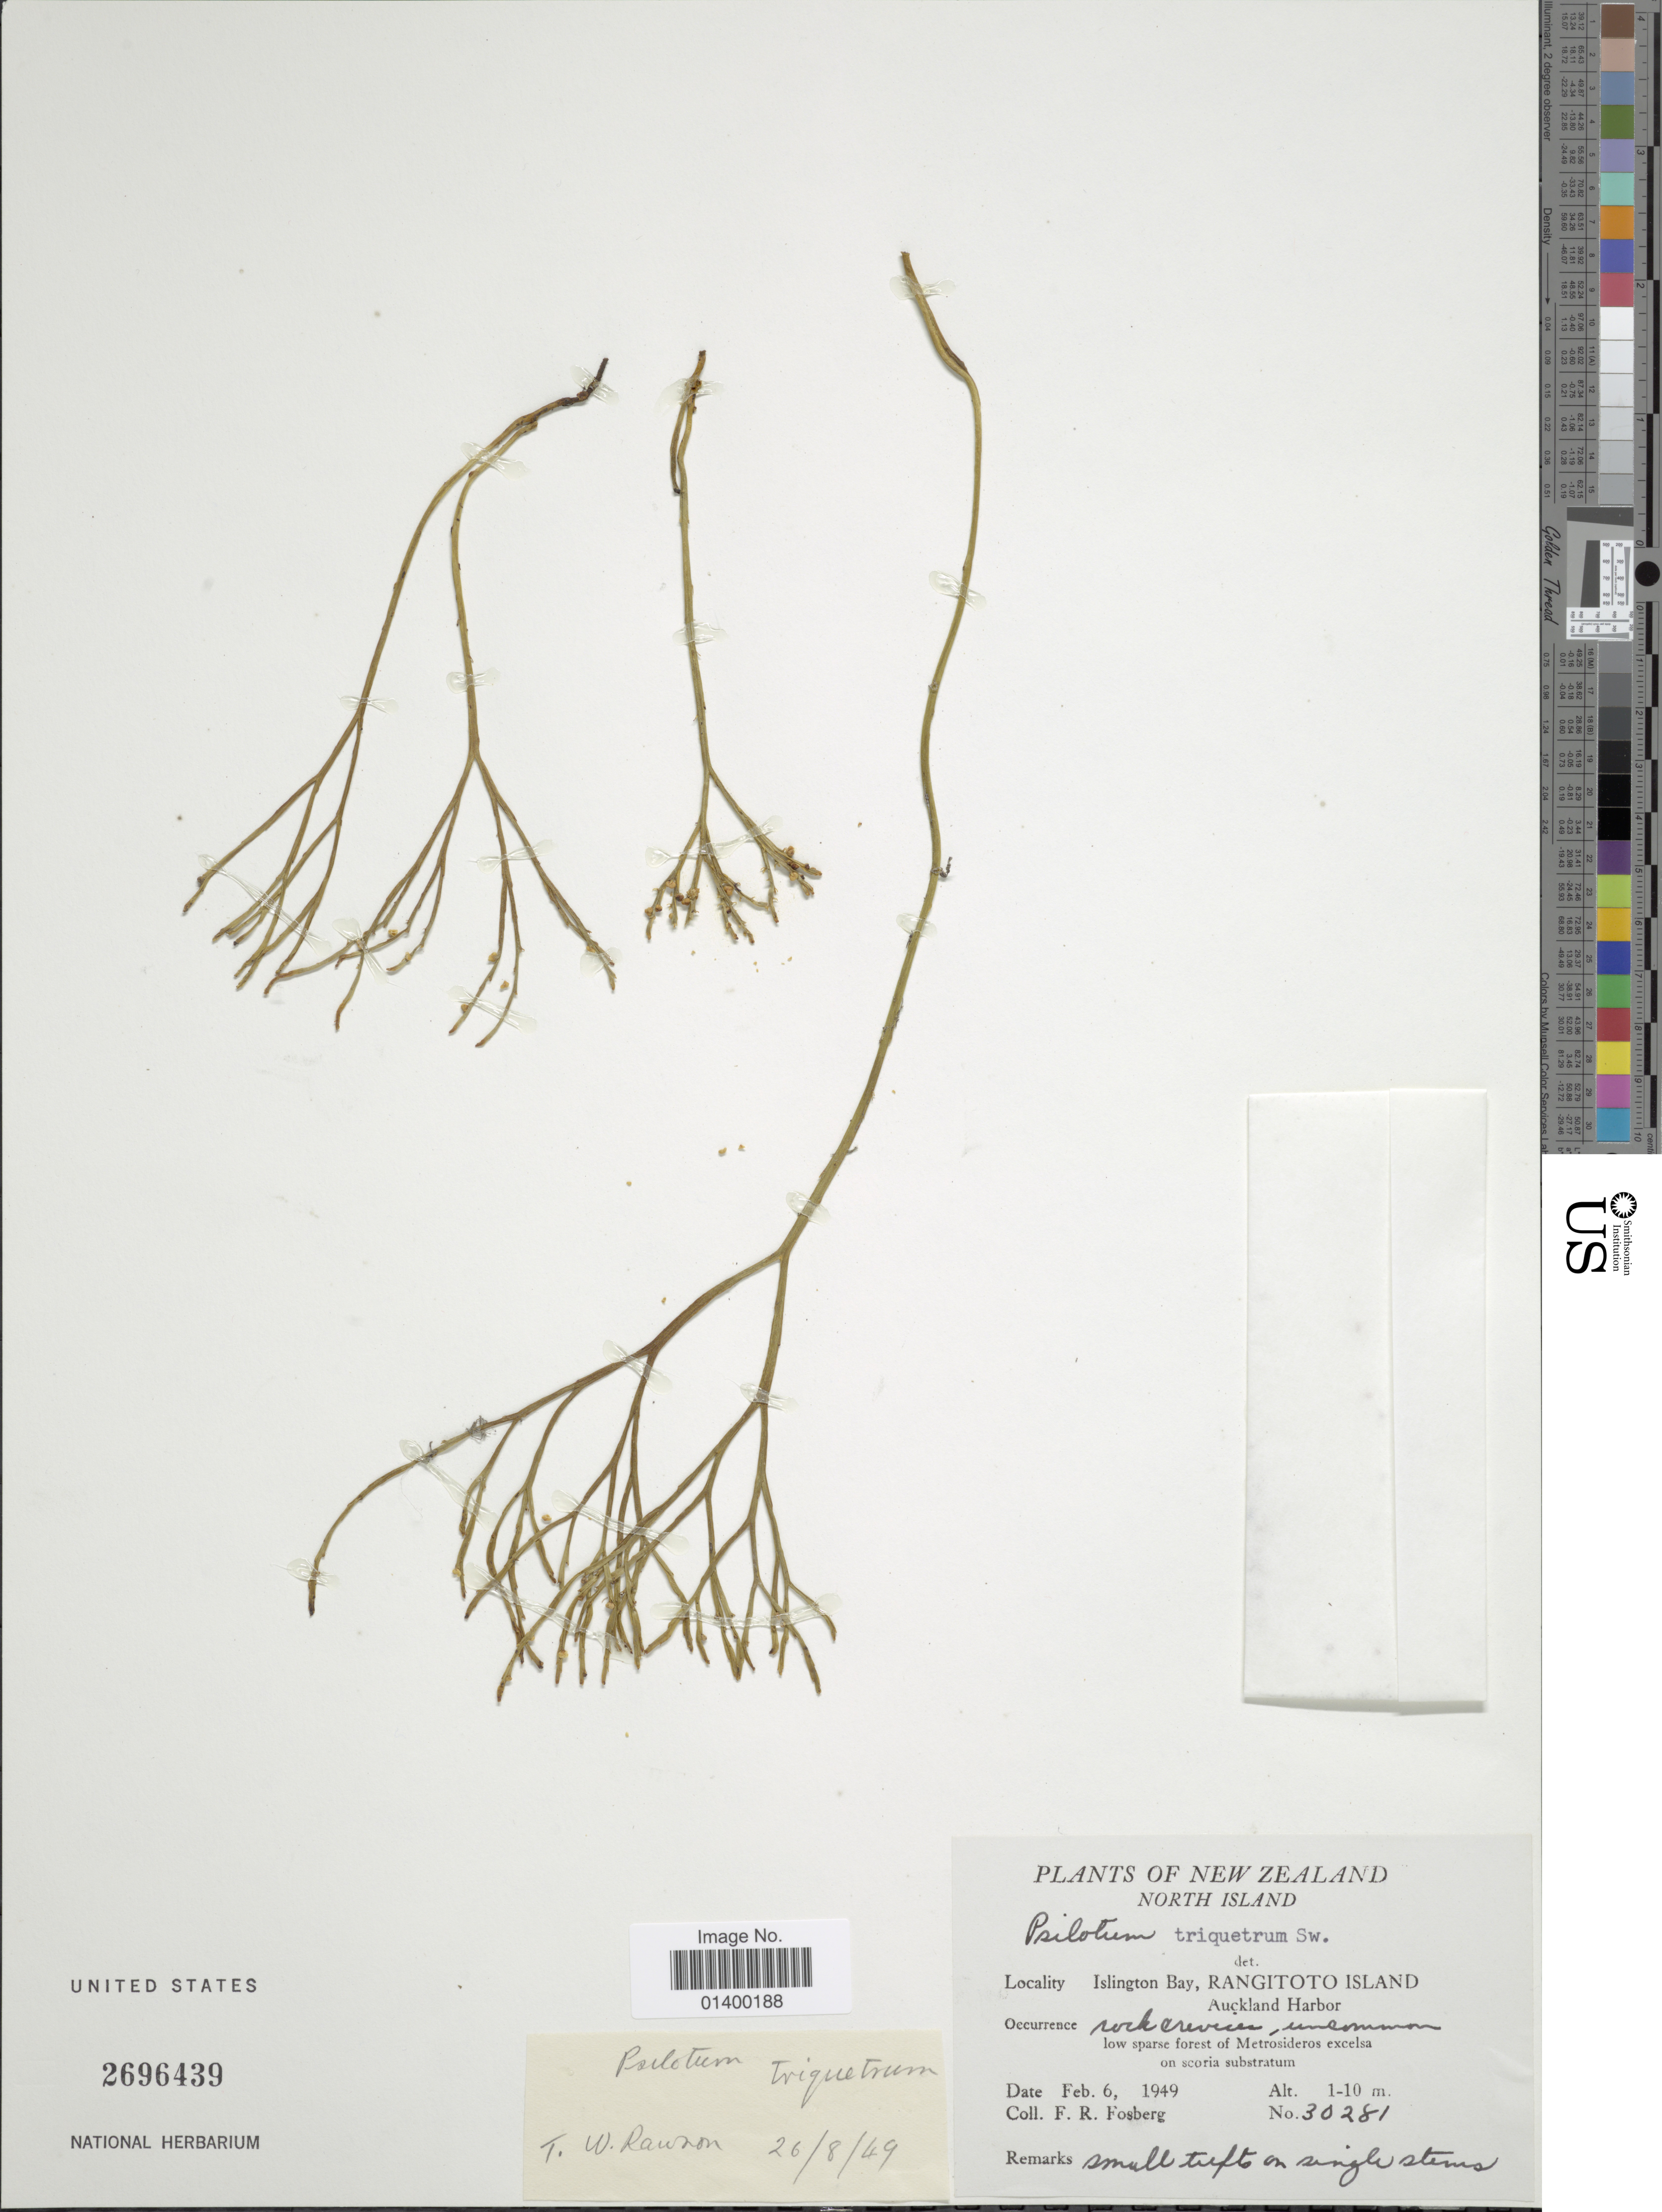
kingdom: Plantae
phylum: Tracheophyta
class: Polypodiopsida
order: Psilotales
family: Psilotaceae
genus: Psilotum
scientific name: Psilotum nudum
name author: (L.) P. Beauv.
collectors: F. R. Fosberg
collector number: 30281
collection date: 1949-02-06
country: New Zealand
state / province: Auckland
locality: North Island, Islington Bay, Rangitoto Island, Auckland Harbour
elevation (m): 1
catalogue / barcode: US 2696439